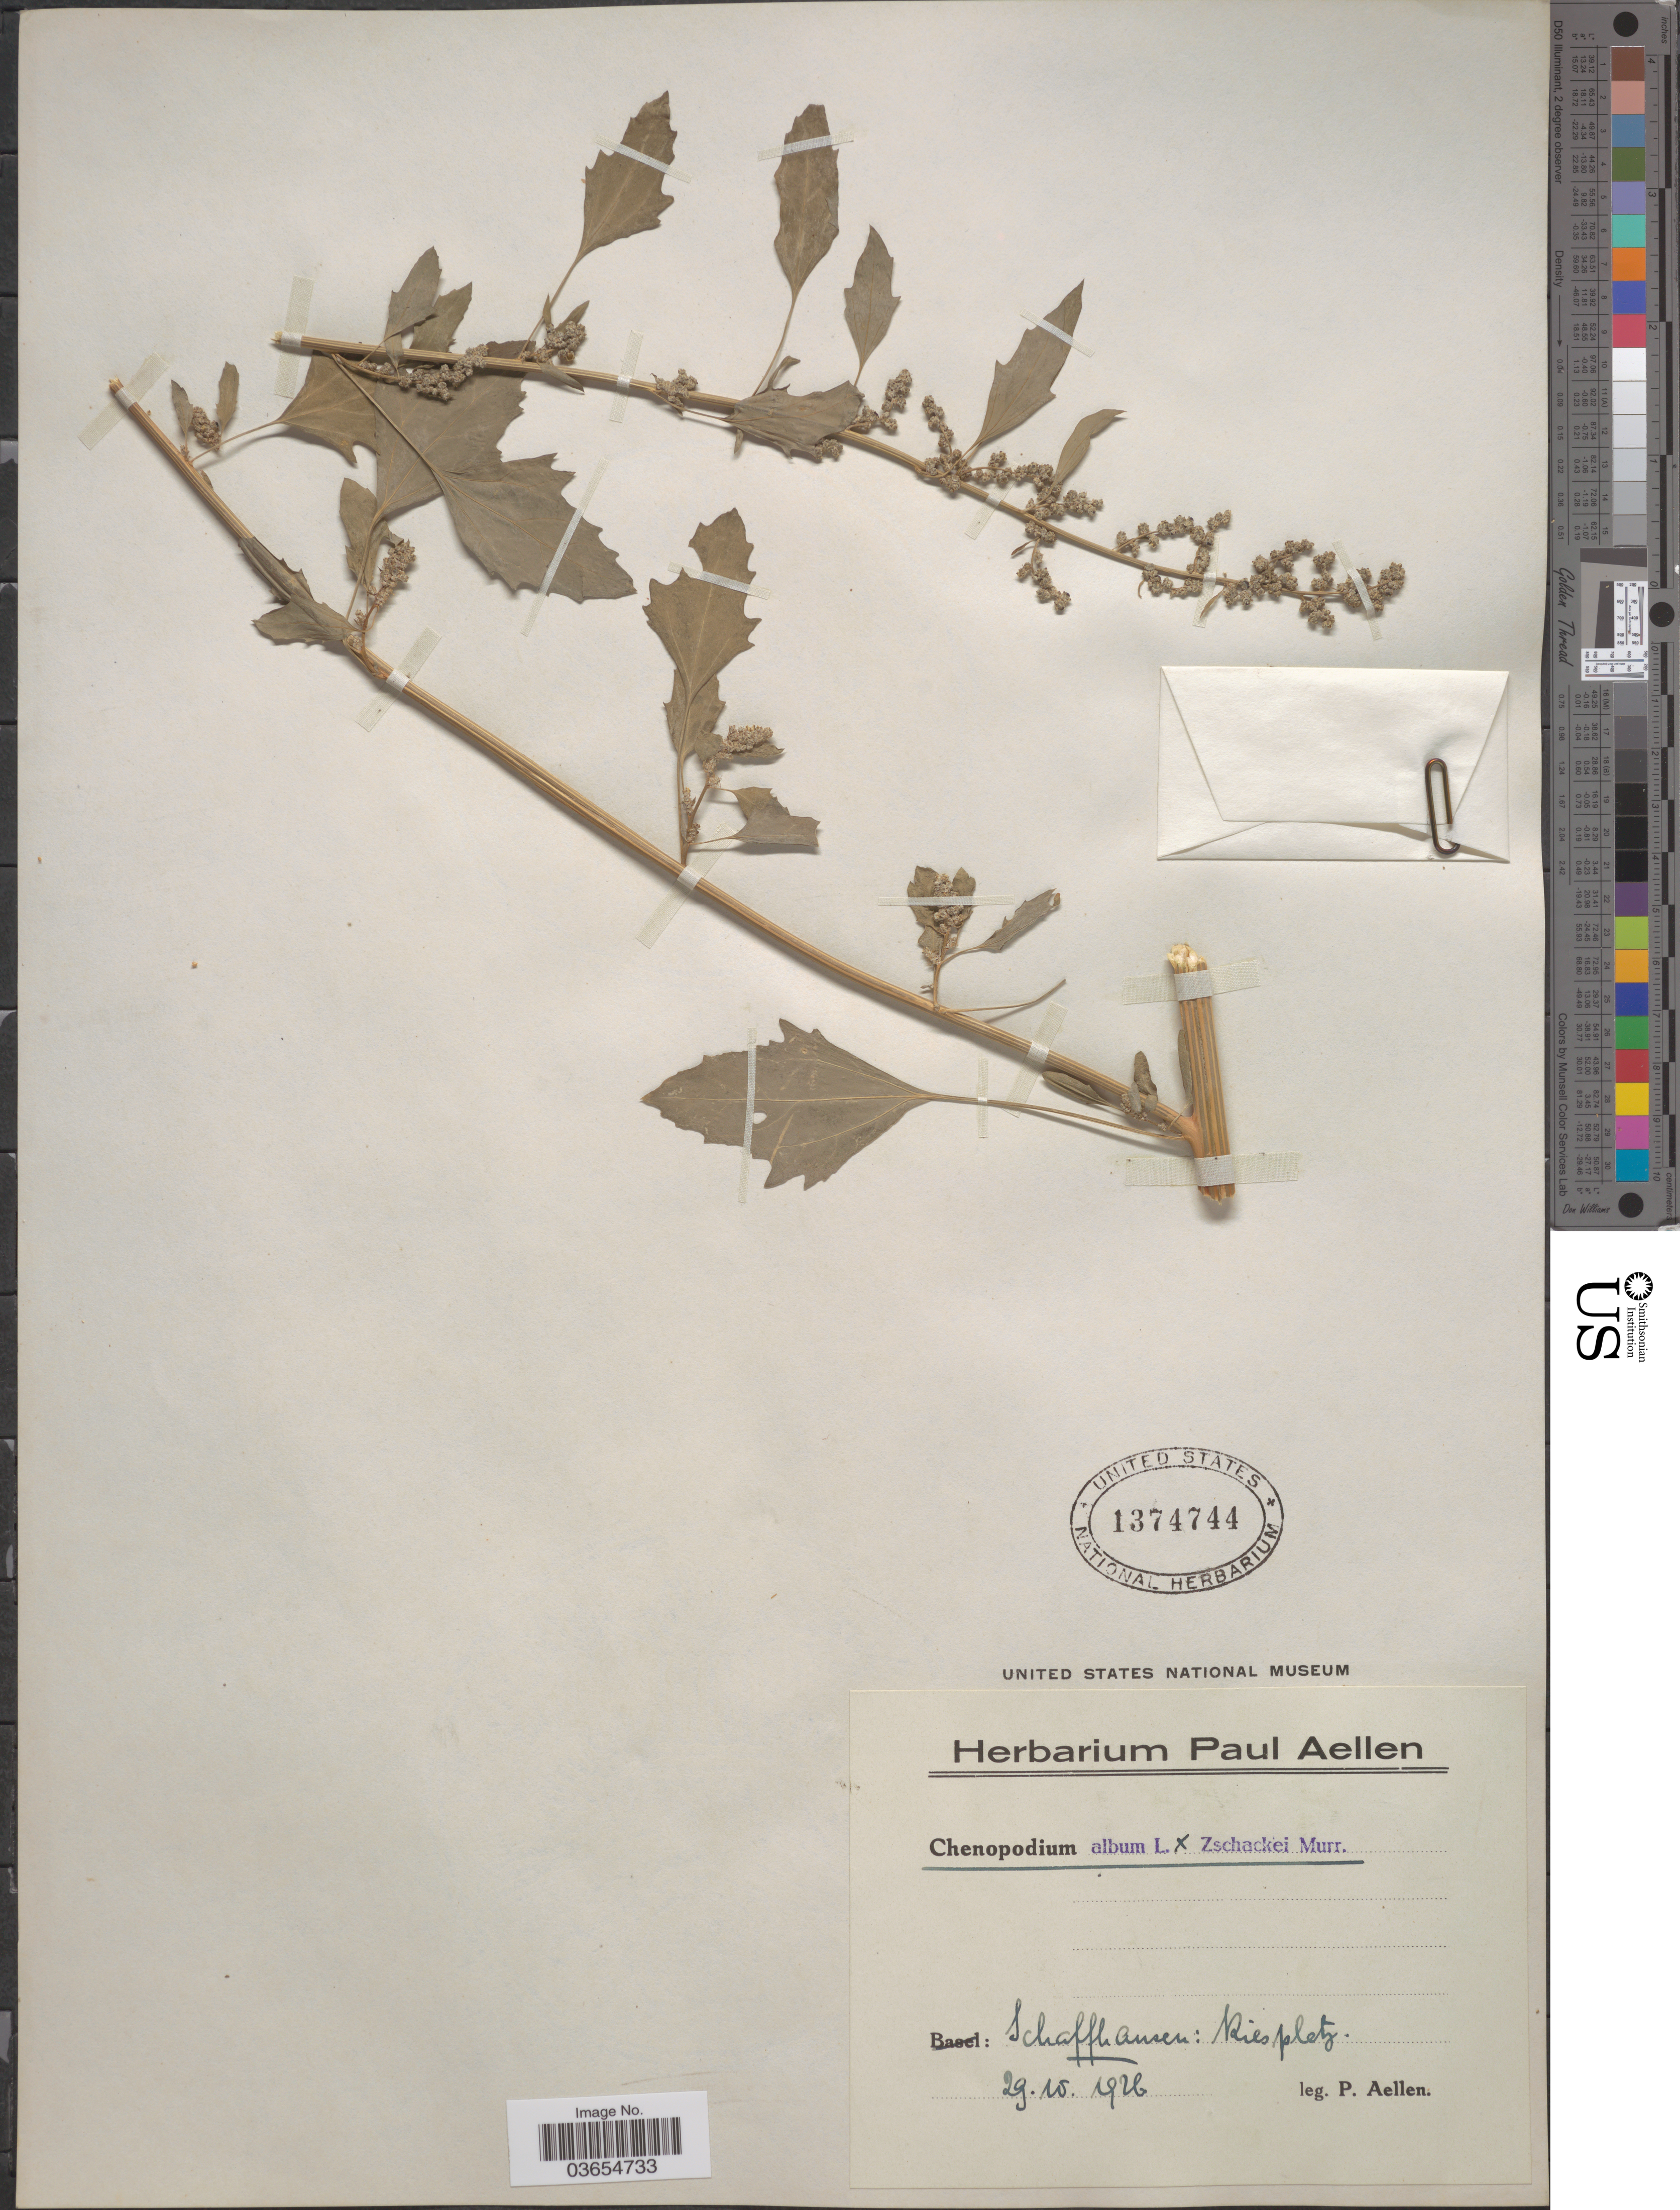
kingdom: Plantae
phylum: Tracheophyta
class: Magnoliopsida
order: Caryophyllales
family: Amaranthaceae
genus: Chenopodium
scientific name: Chenopodium album x C. zschackei Murr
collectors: P. Aellen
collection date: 1926-10-29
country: Switzerland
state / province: Schaffhausen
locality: Kiesplatz.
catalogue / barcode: US 1374744